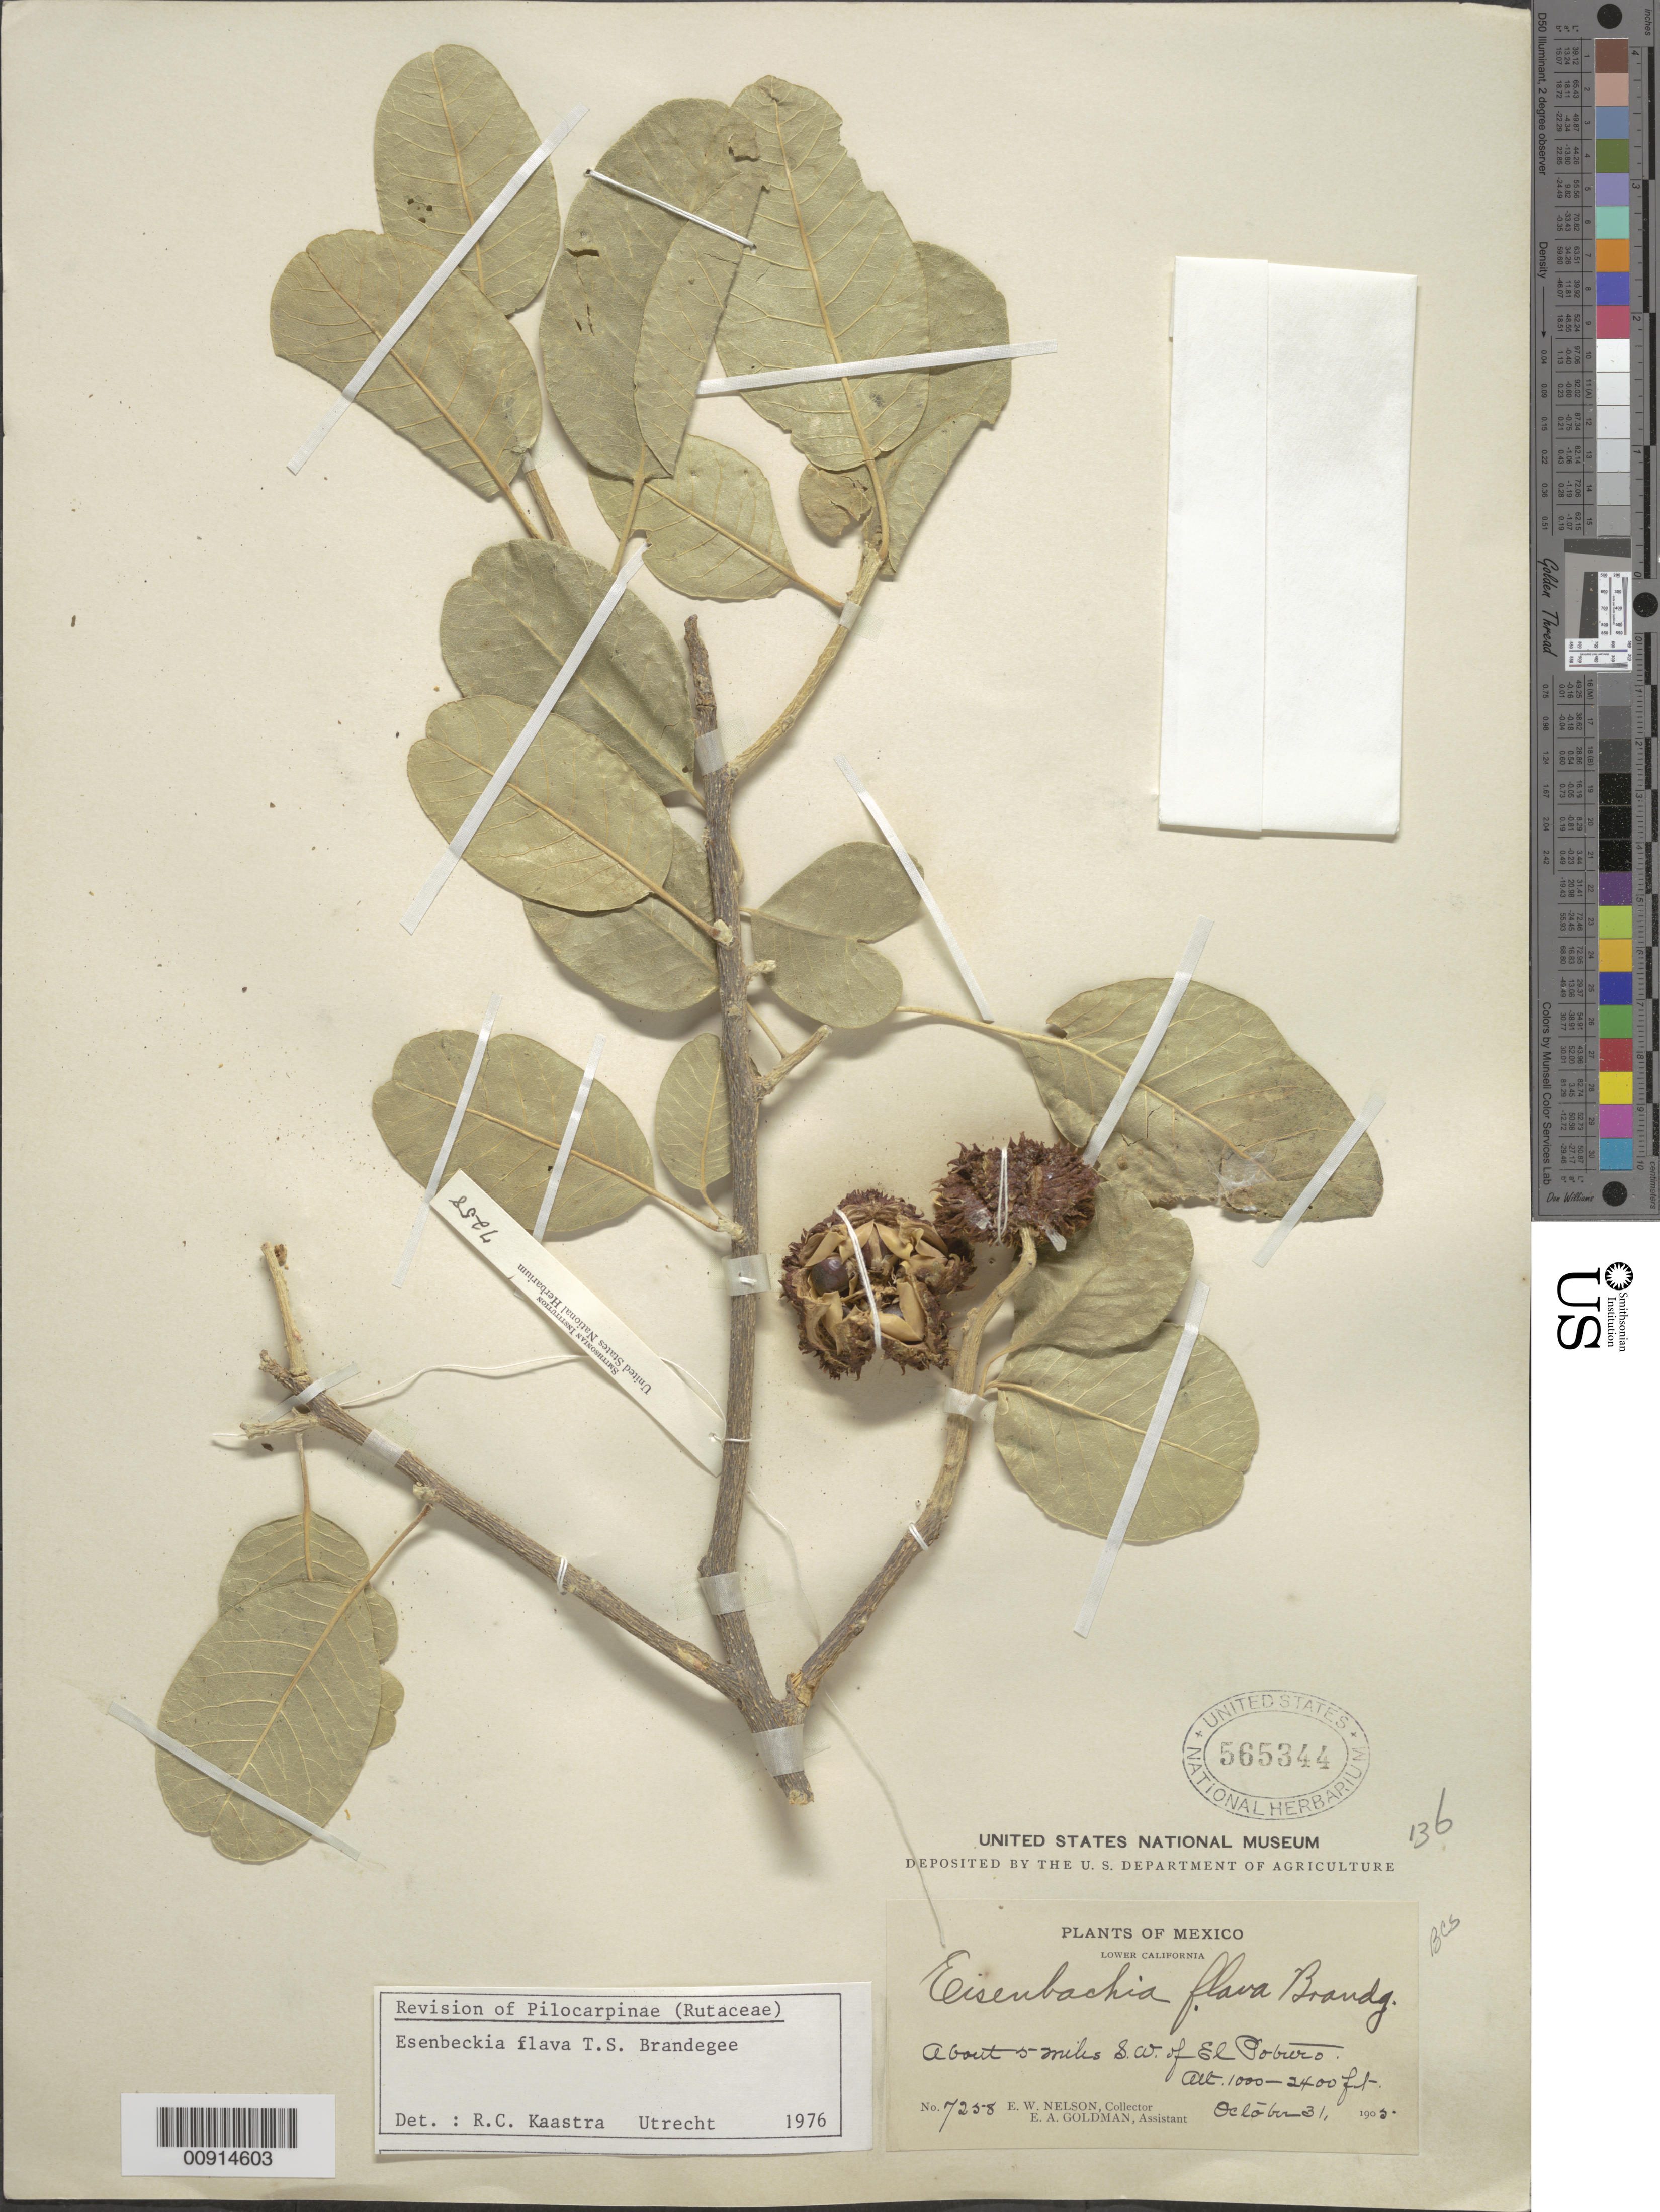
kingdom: Plantae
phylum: Tracheophyta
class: Magnoliopsida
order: Sapindales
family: Rutaceae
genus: Esenbeckia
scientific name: Esenbeckia flava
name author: Brandegee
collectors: E. W. Nelson & E. A. Goldman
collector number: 7258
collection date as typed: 31 Oct 1905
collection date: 1905-10-31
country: Mexico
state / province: Baja California Sur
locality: About 5 miles SW of El Potrero. Lower California.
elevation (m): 305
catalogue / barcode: US 565344